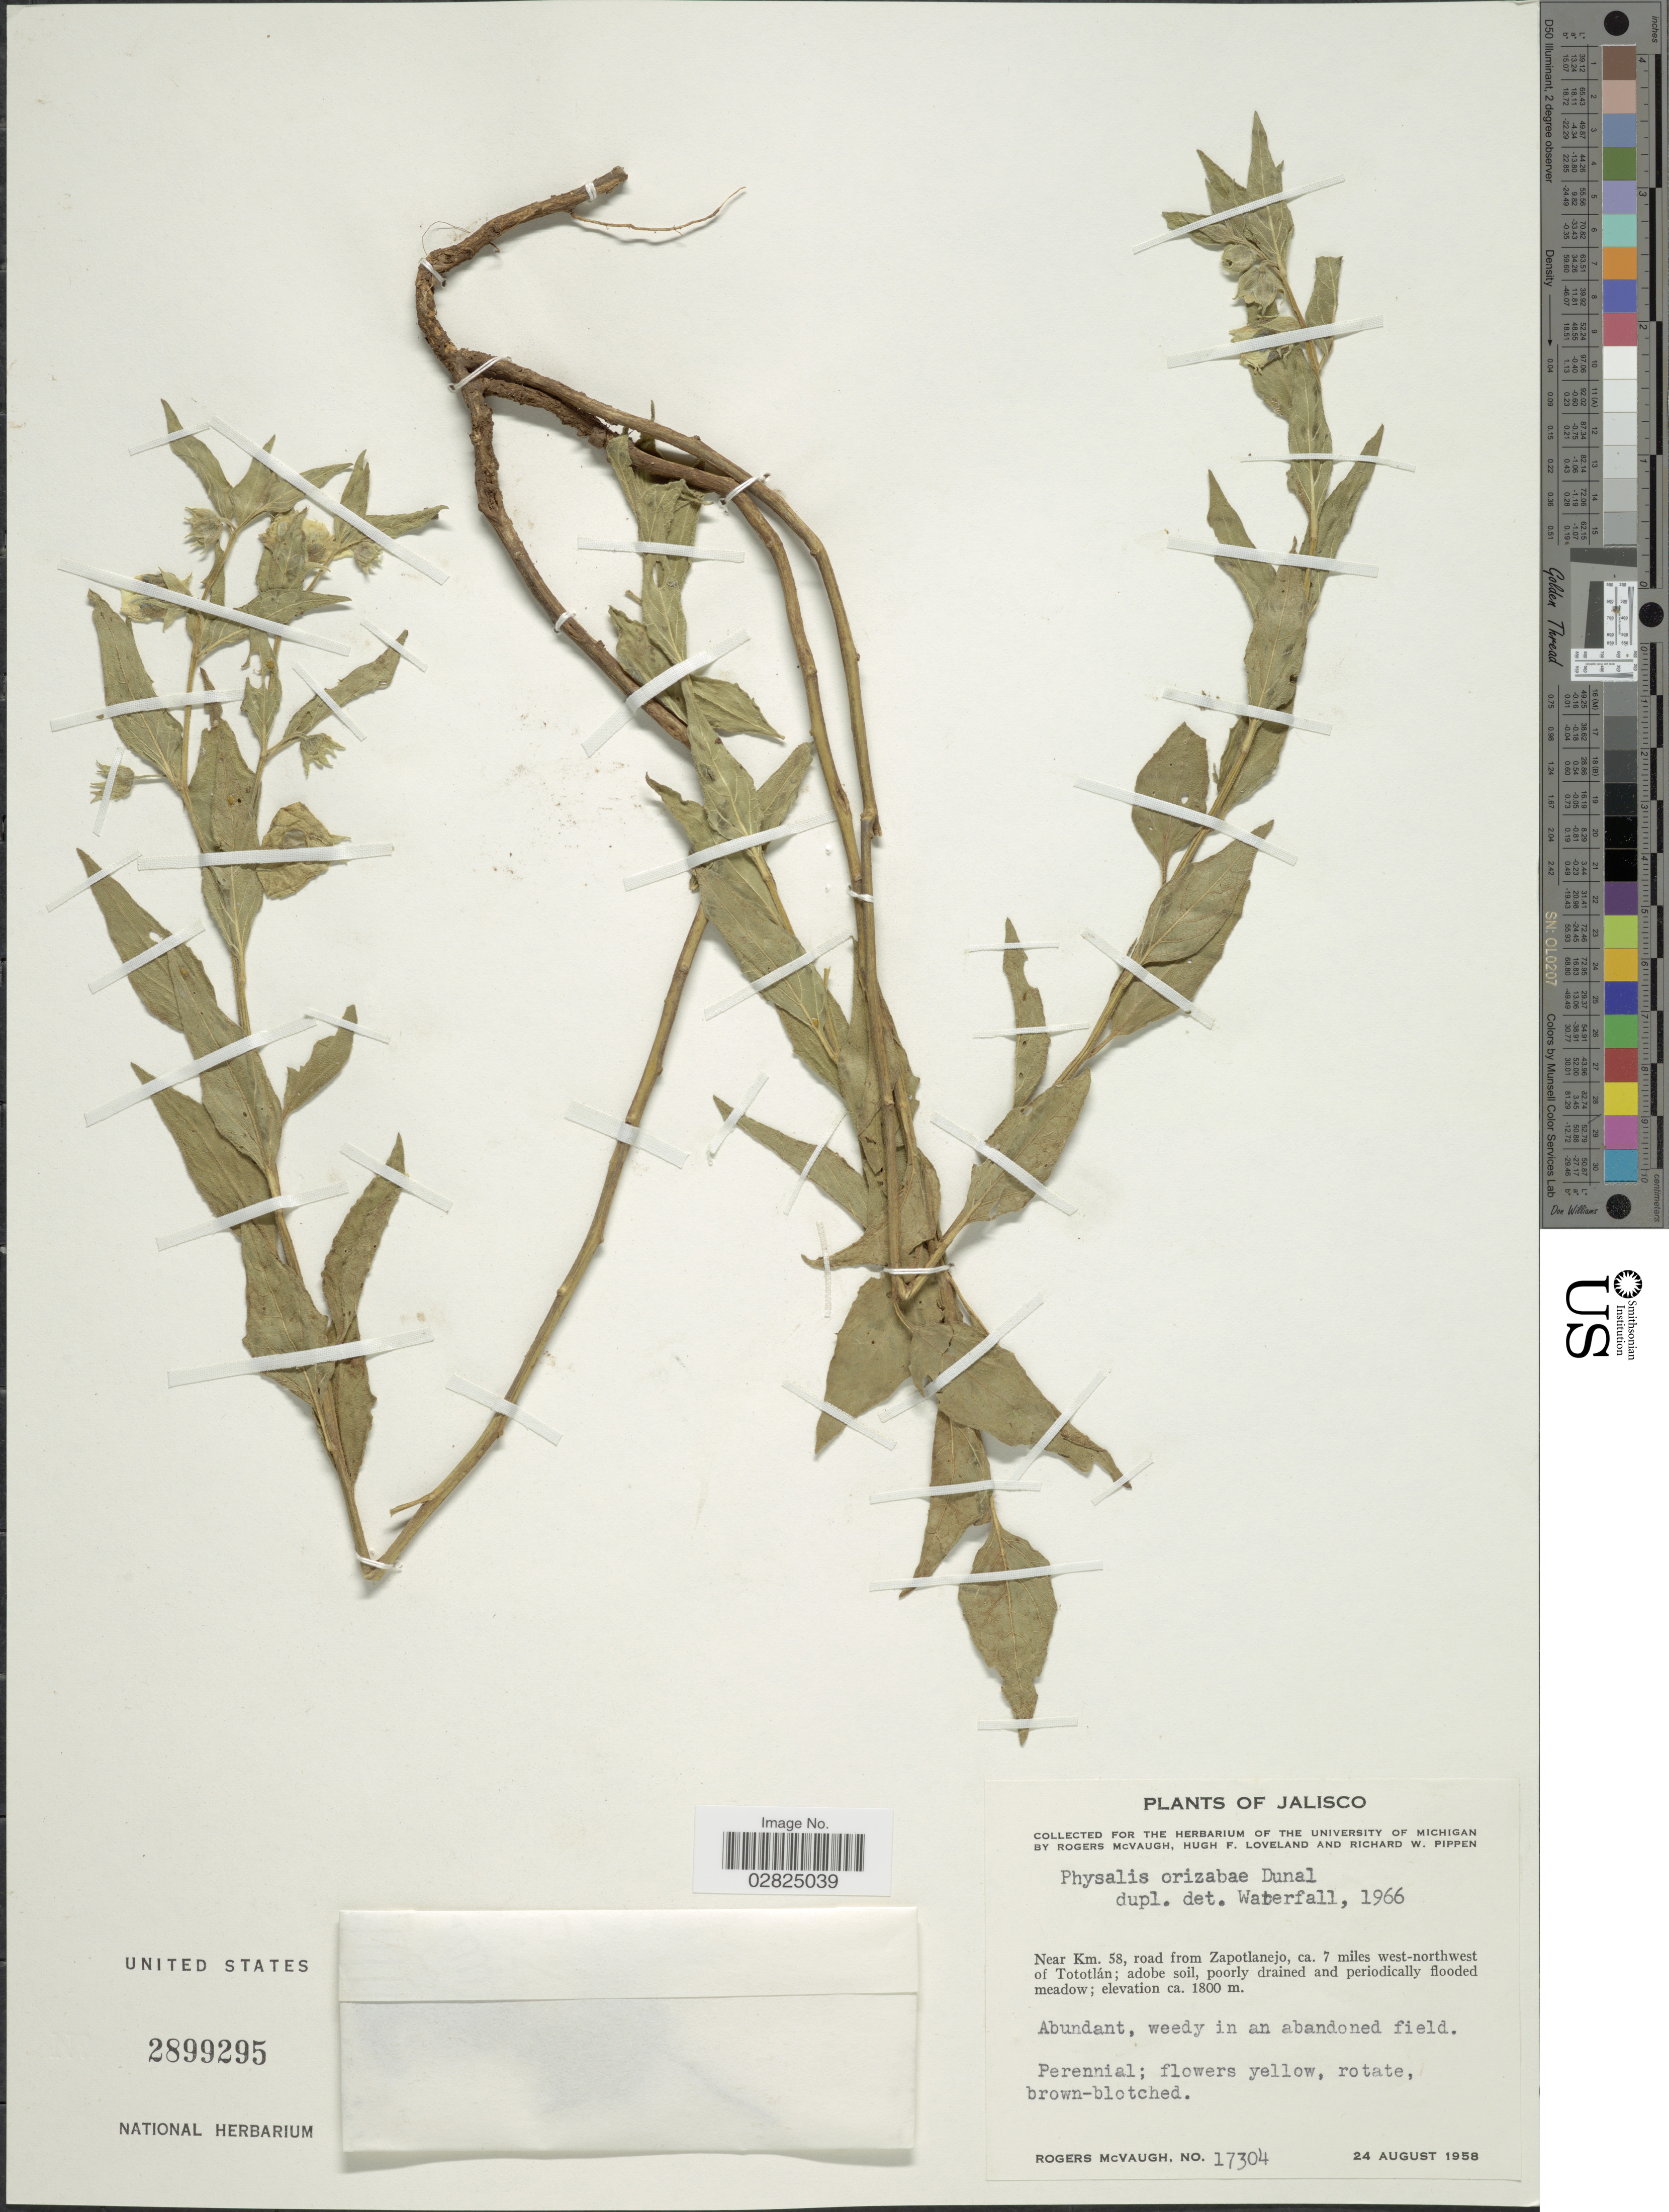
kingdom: Plantae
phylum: Tracheophyta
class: Magnoliopsida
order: Solanales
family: Solanaceae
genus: Physalis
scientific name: Physalis orizabae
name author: Dunal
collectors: R. McVaugh, H. Loveland & R. W. Pippen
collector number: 17304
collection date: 1958-08-24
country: Mexico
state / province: Jalisco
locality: Near Km. 58, road from Zapotlanejo, ca. 7 miles west-northwest of Totolán.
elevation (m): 1800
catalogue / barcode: US 2899295